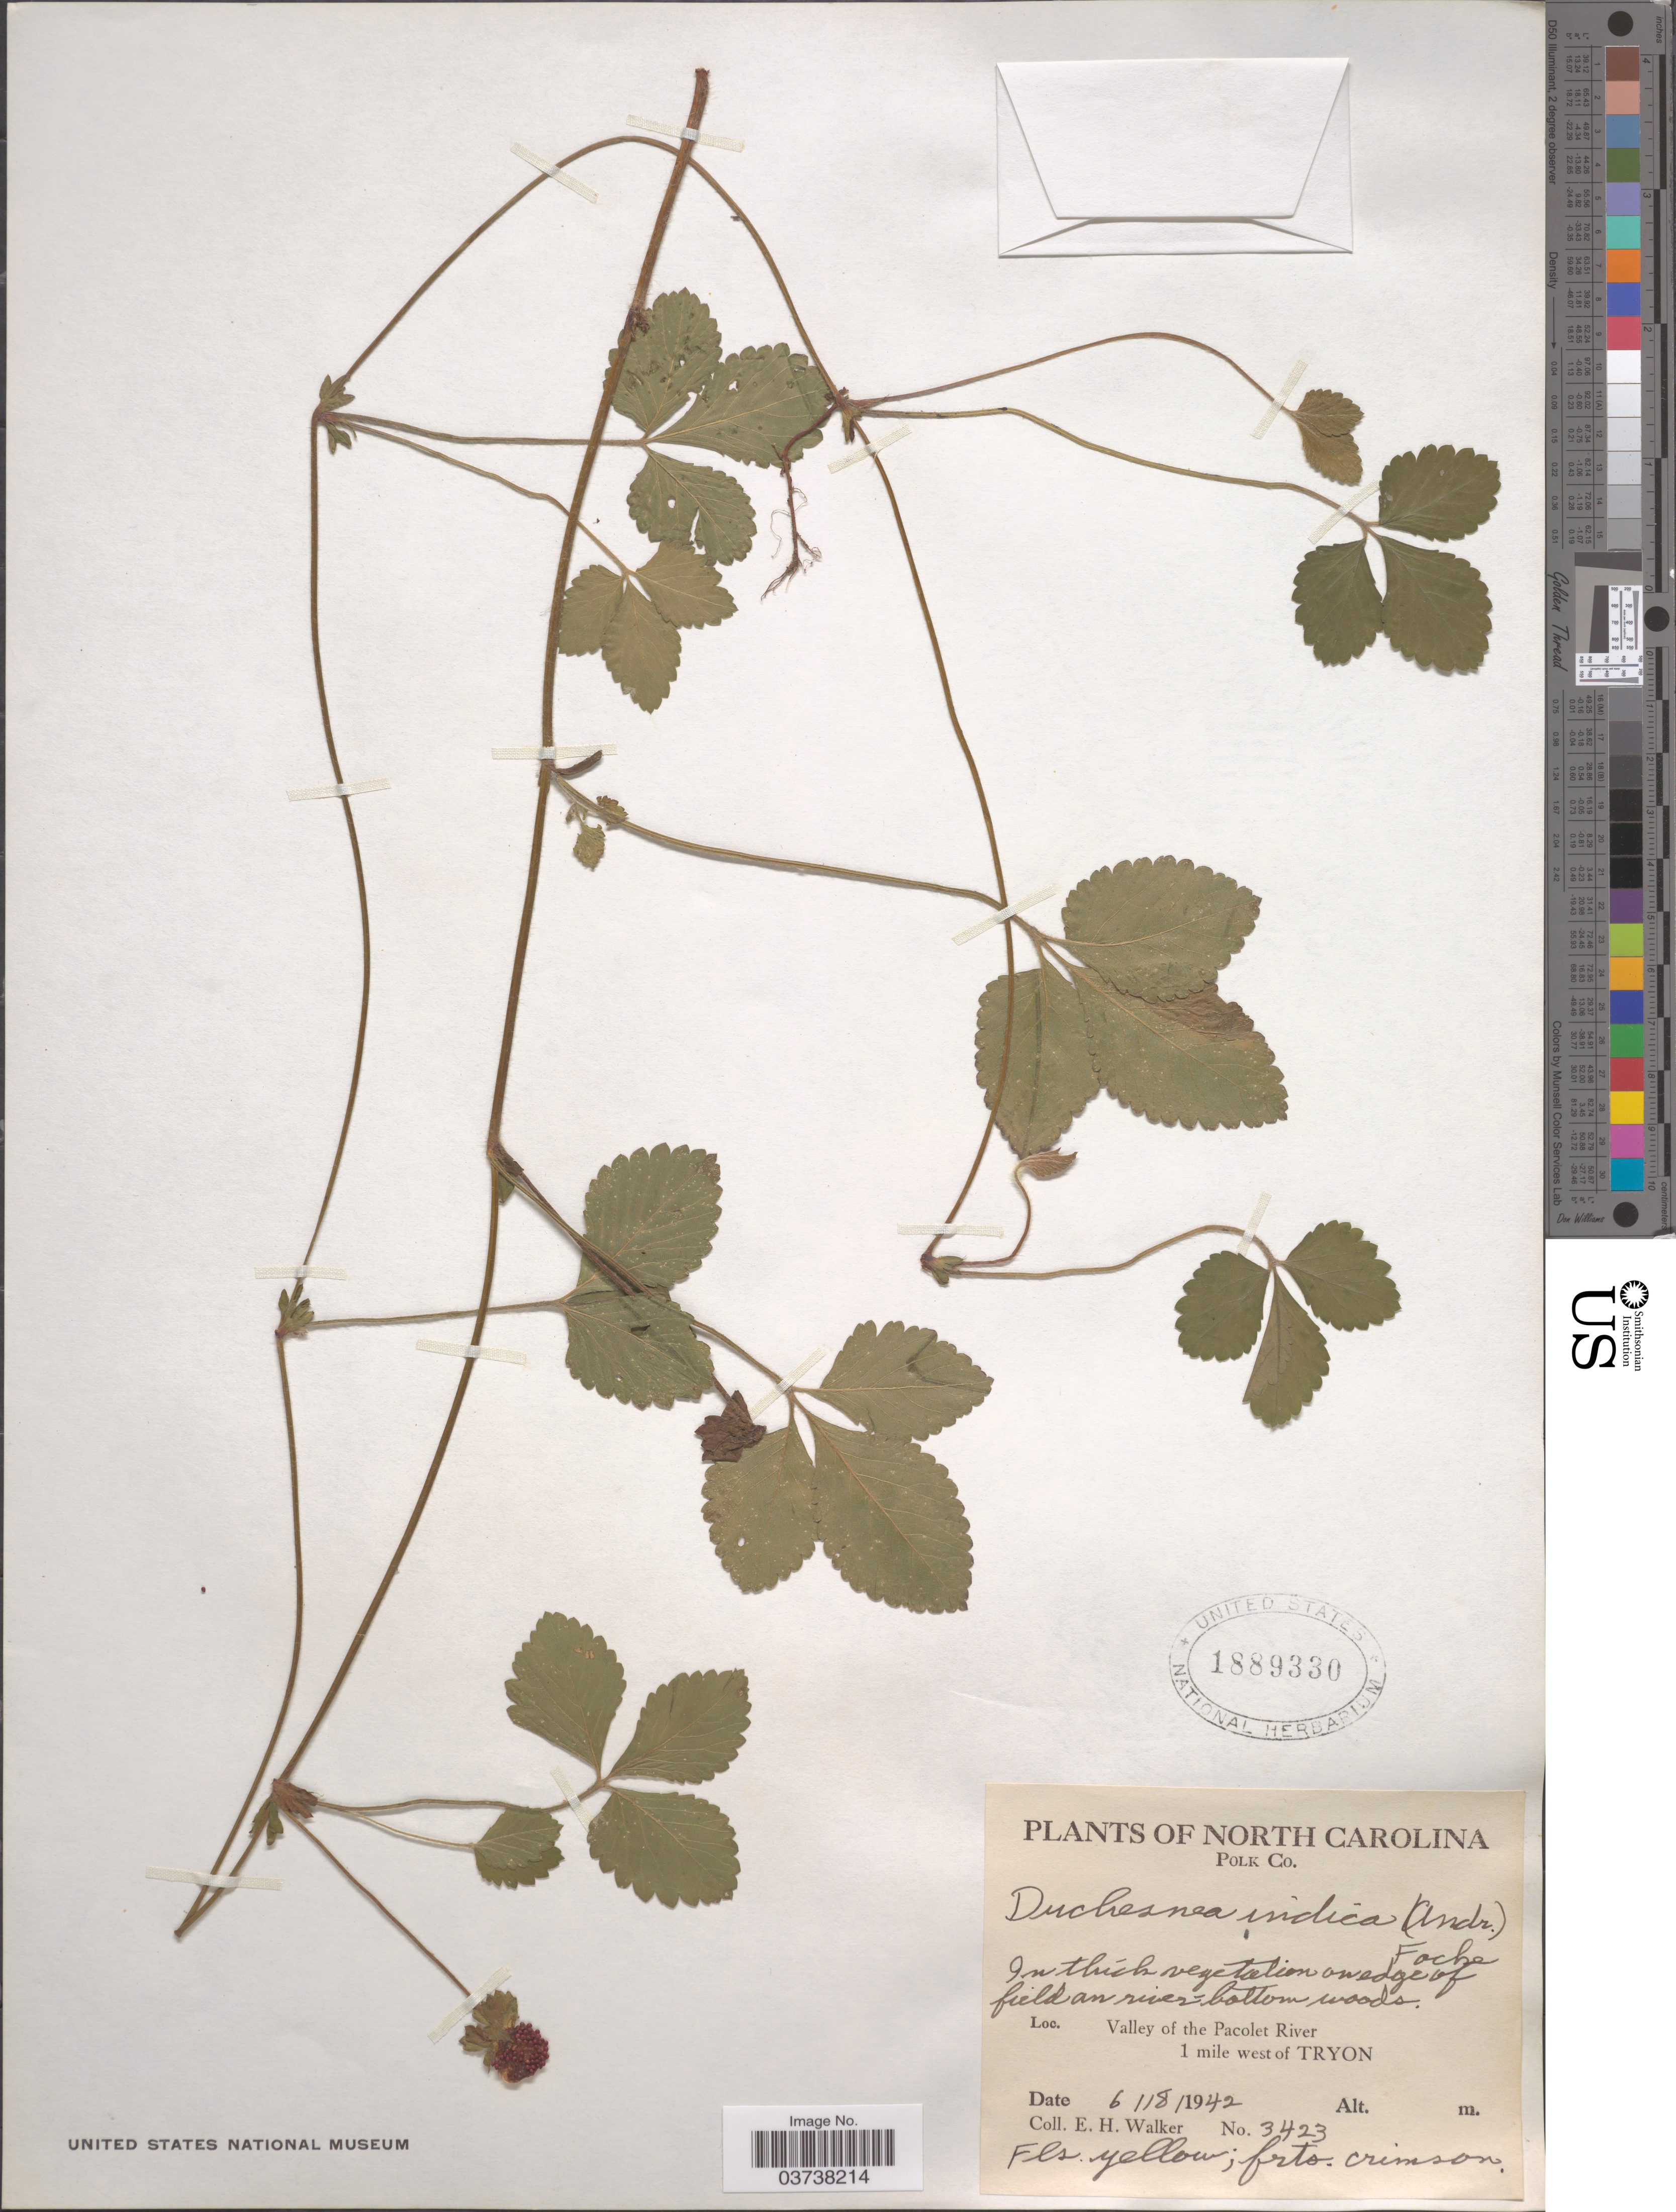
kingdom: Plantae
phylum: Tracheophyta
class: Magnoliopsida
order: Rosales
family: Rosaceae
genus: Potentilla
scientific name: Potentilla indica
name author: (Andrews) Th. Wolf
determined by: Strong, Mark T., (BOT), Smithsonian Institution - National Museum of Natural History (UNITED STATES)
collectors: E. H. Walker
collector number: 3423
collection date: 1942-06-18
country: United States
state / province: North Carolina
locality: Polk Co. Valley of the Pacolet River. 1 mile west of Tryon.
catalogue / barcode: US 1889330